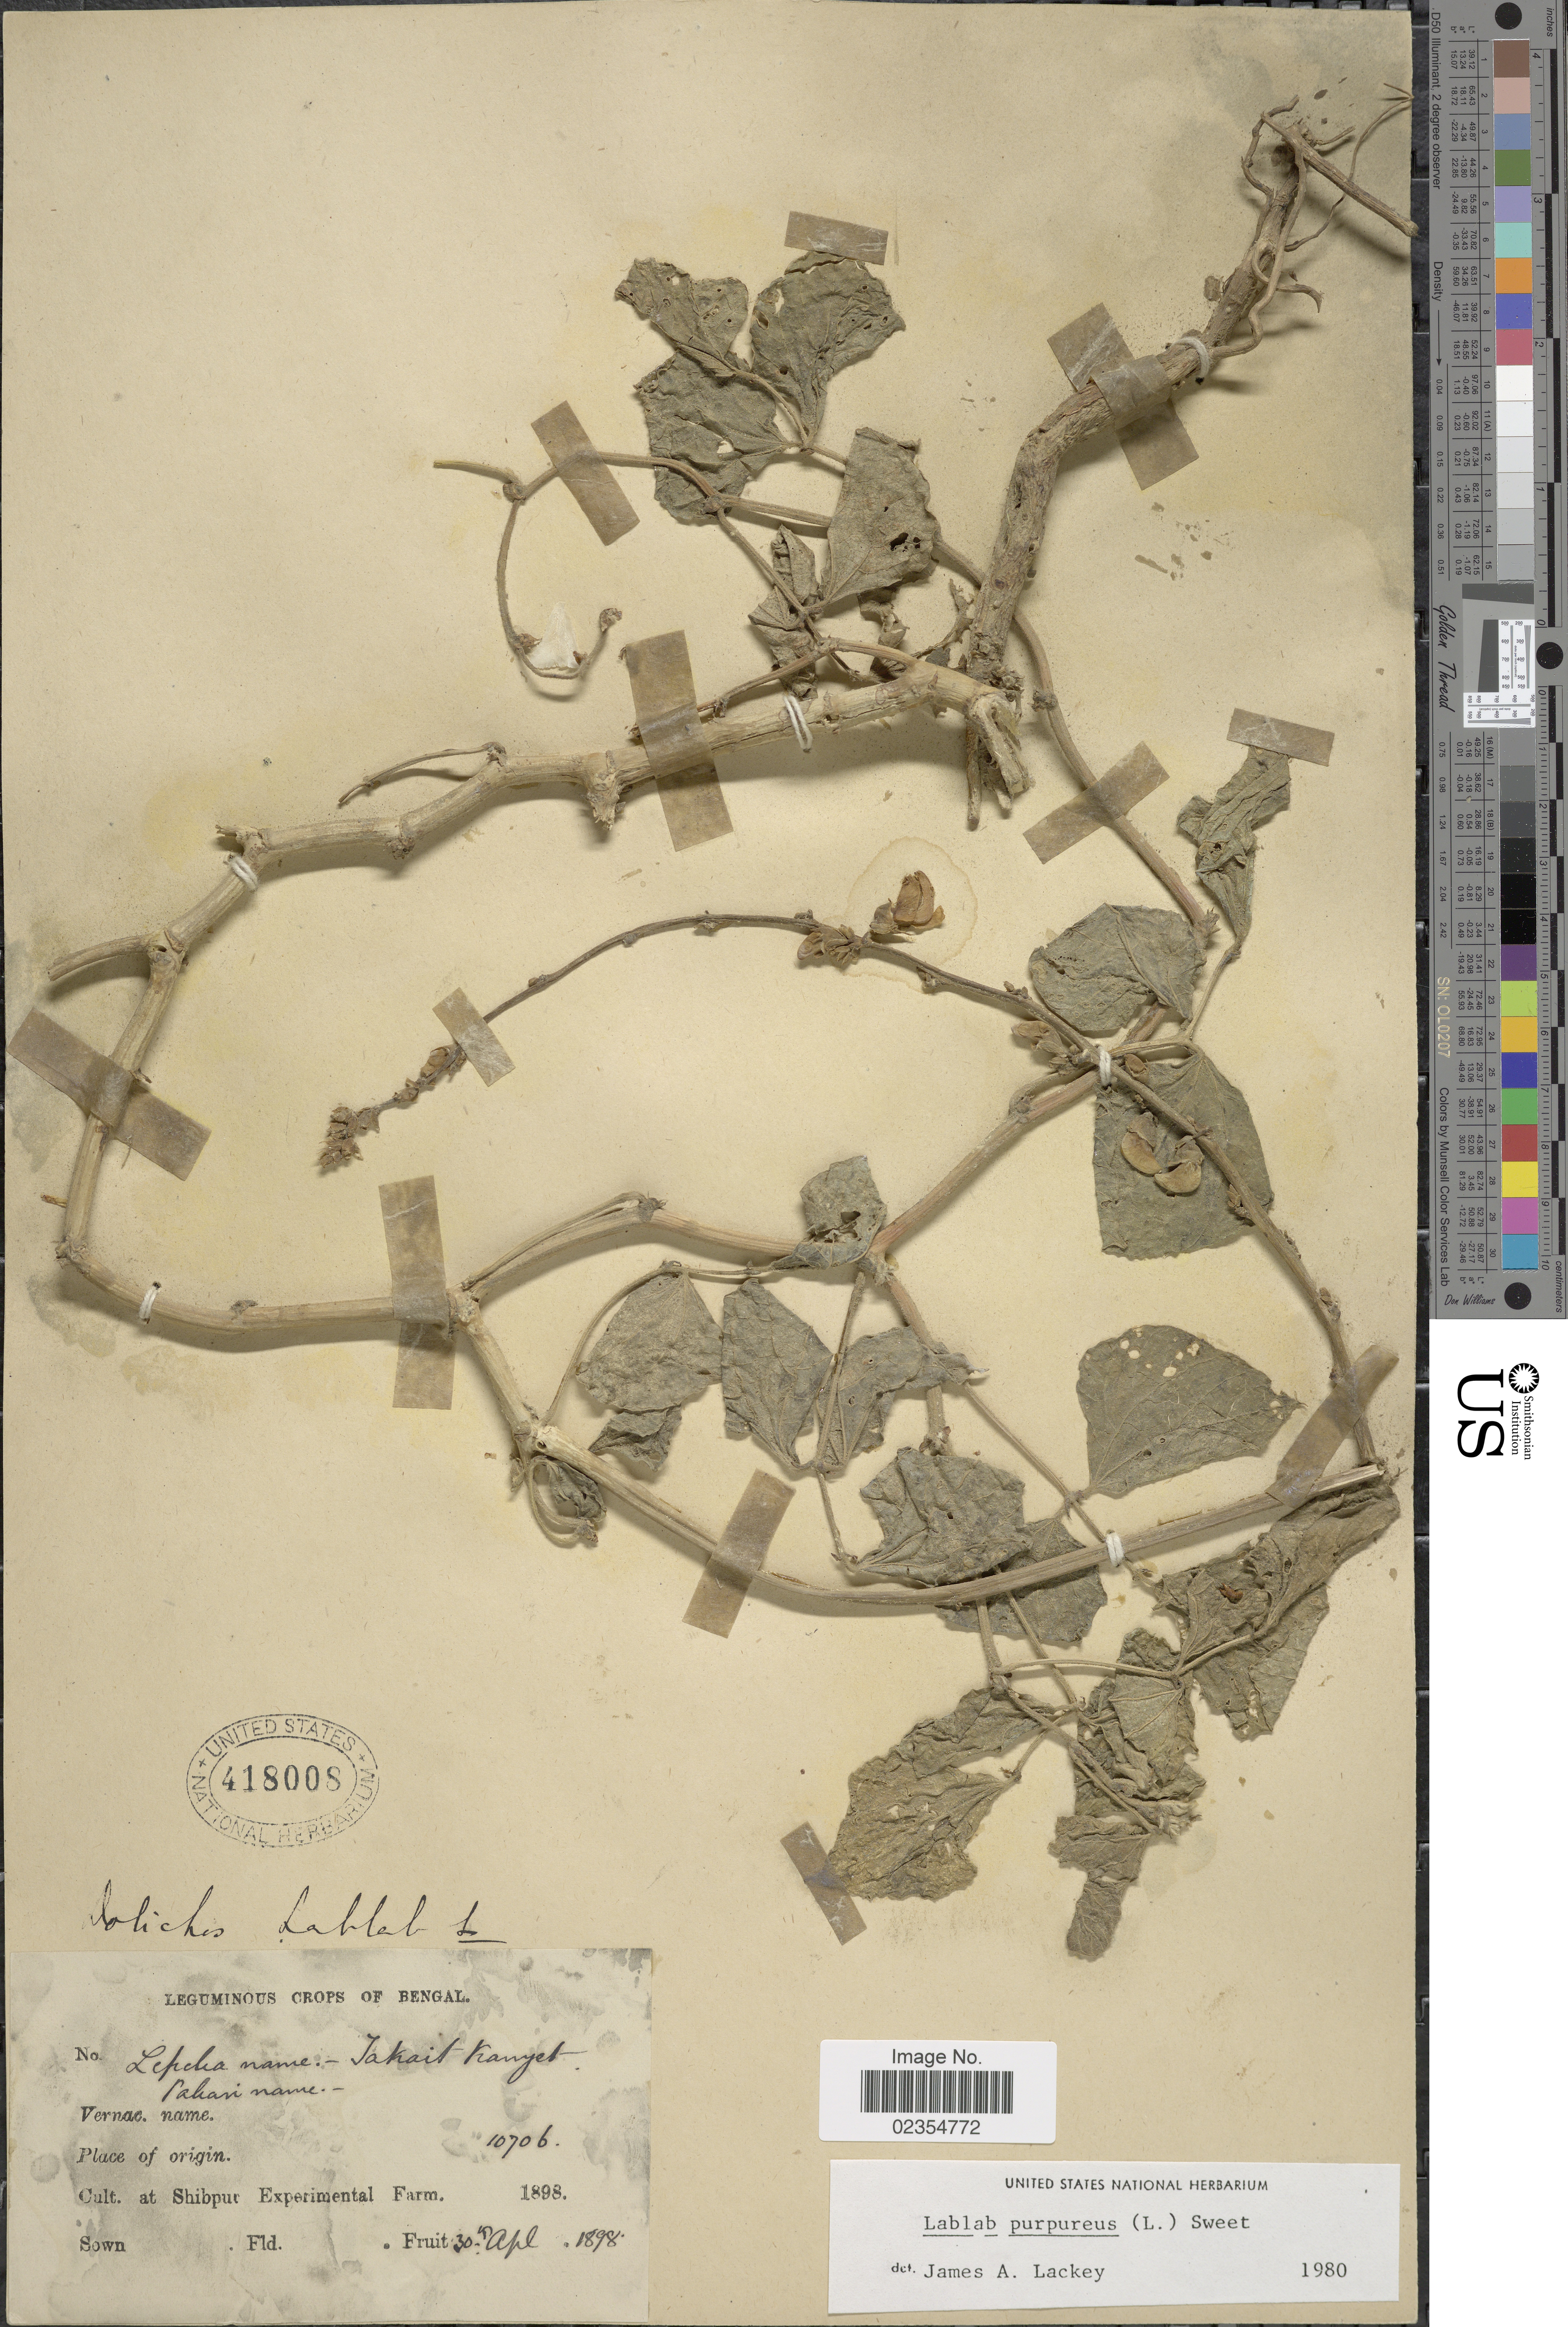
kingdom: Plantae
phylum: Tracheophyta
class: Magnoliopsida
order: Fabales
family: Fabaceae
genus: Lablab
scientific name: Lablab purpureus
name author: (L.) Sweet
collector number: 10706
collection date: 1898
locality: Shibur Experimental Farm, Bengal [unsure placement]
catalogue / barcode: US 418008